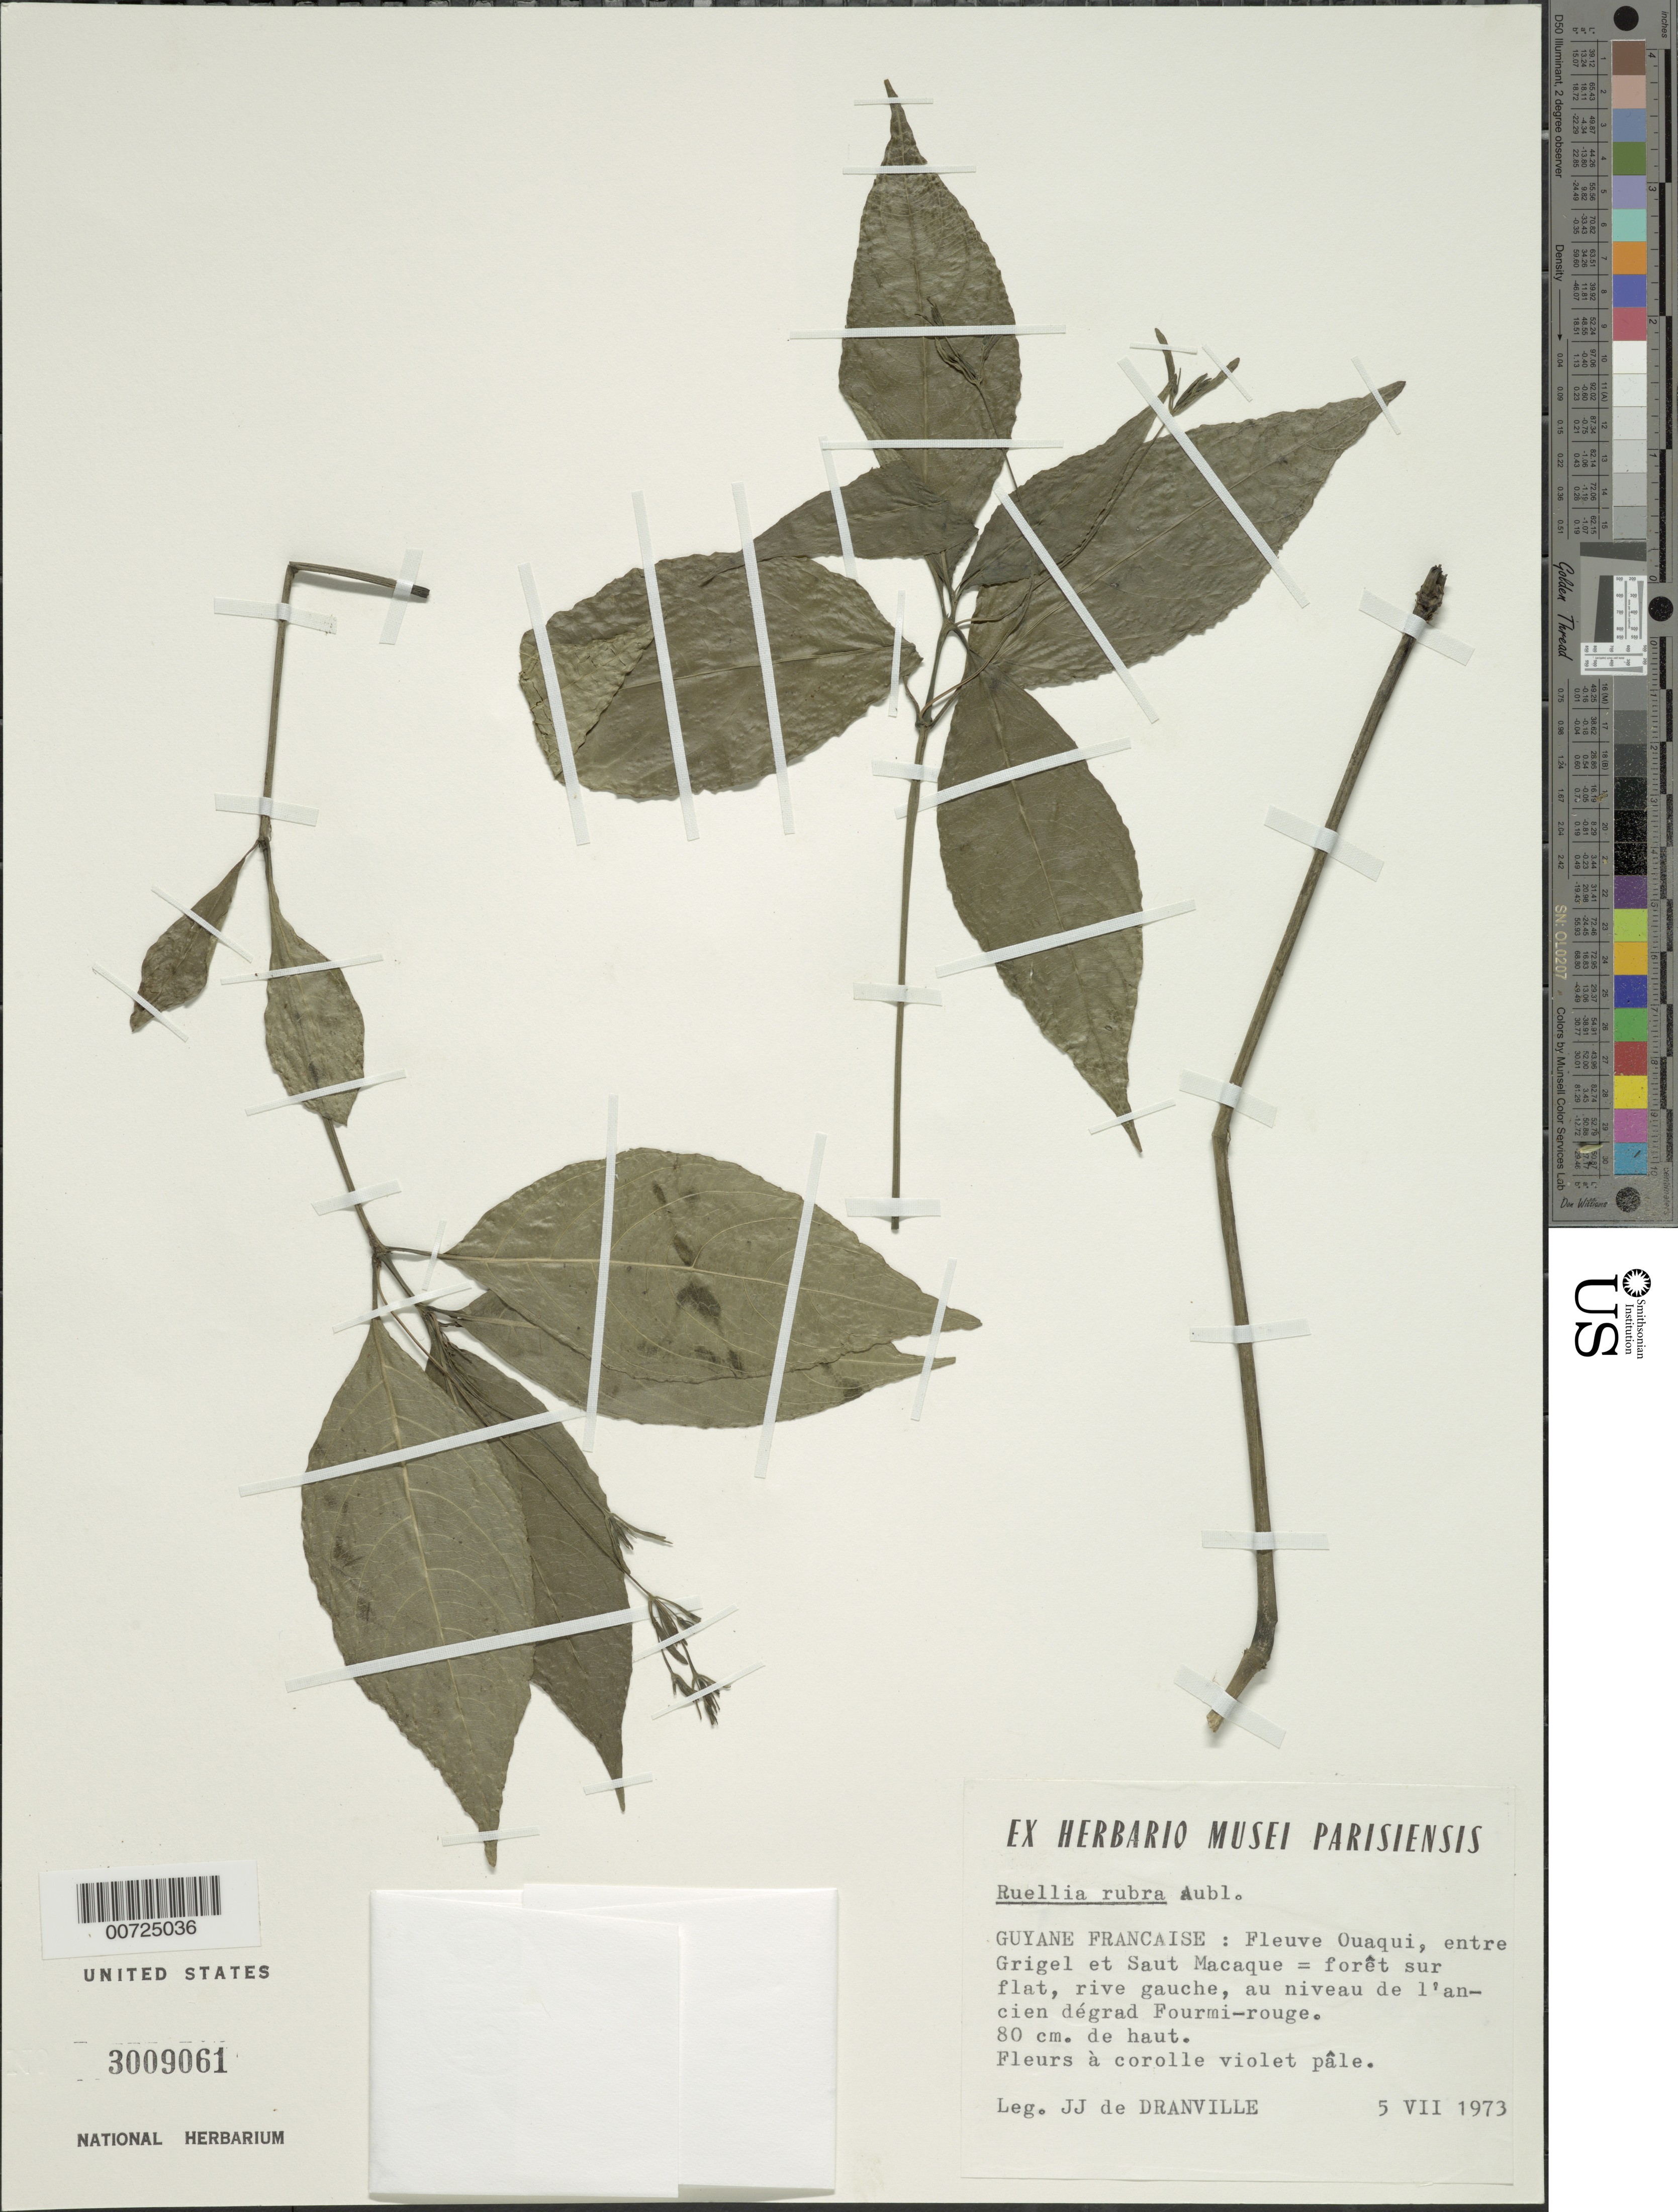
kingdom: Plantae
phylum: Tracheophyta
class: Magnoliopsida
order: Lamiales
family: Acanthaceae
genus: Ruellia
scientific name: Ruellia rubra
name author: Aubl.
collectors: J.-J. de Granville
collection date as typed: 5-Jul-73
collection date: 1973-07-05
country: French Guiana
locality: Fleuve Ouaqui, entre Grigel et Saut Macaque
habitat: Forest on flat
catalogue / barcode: US 3009061